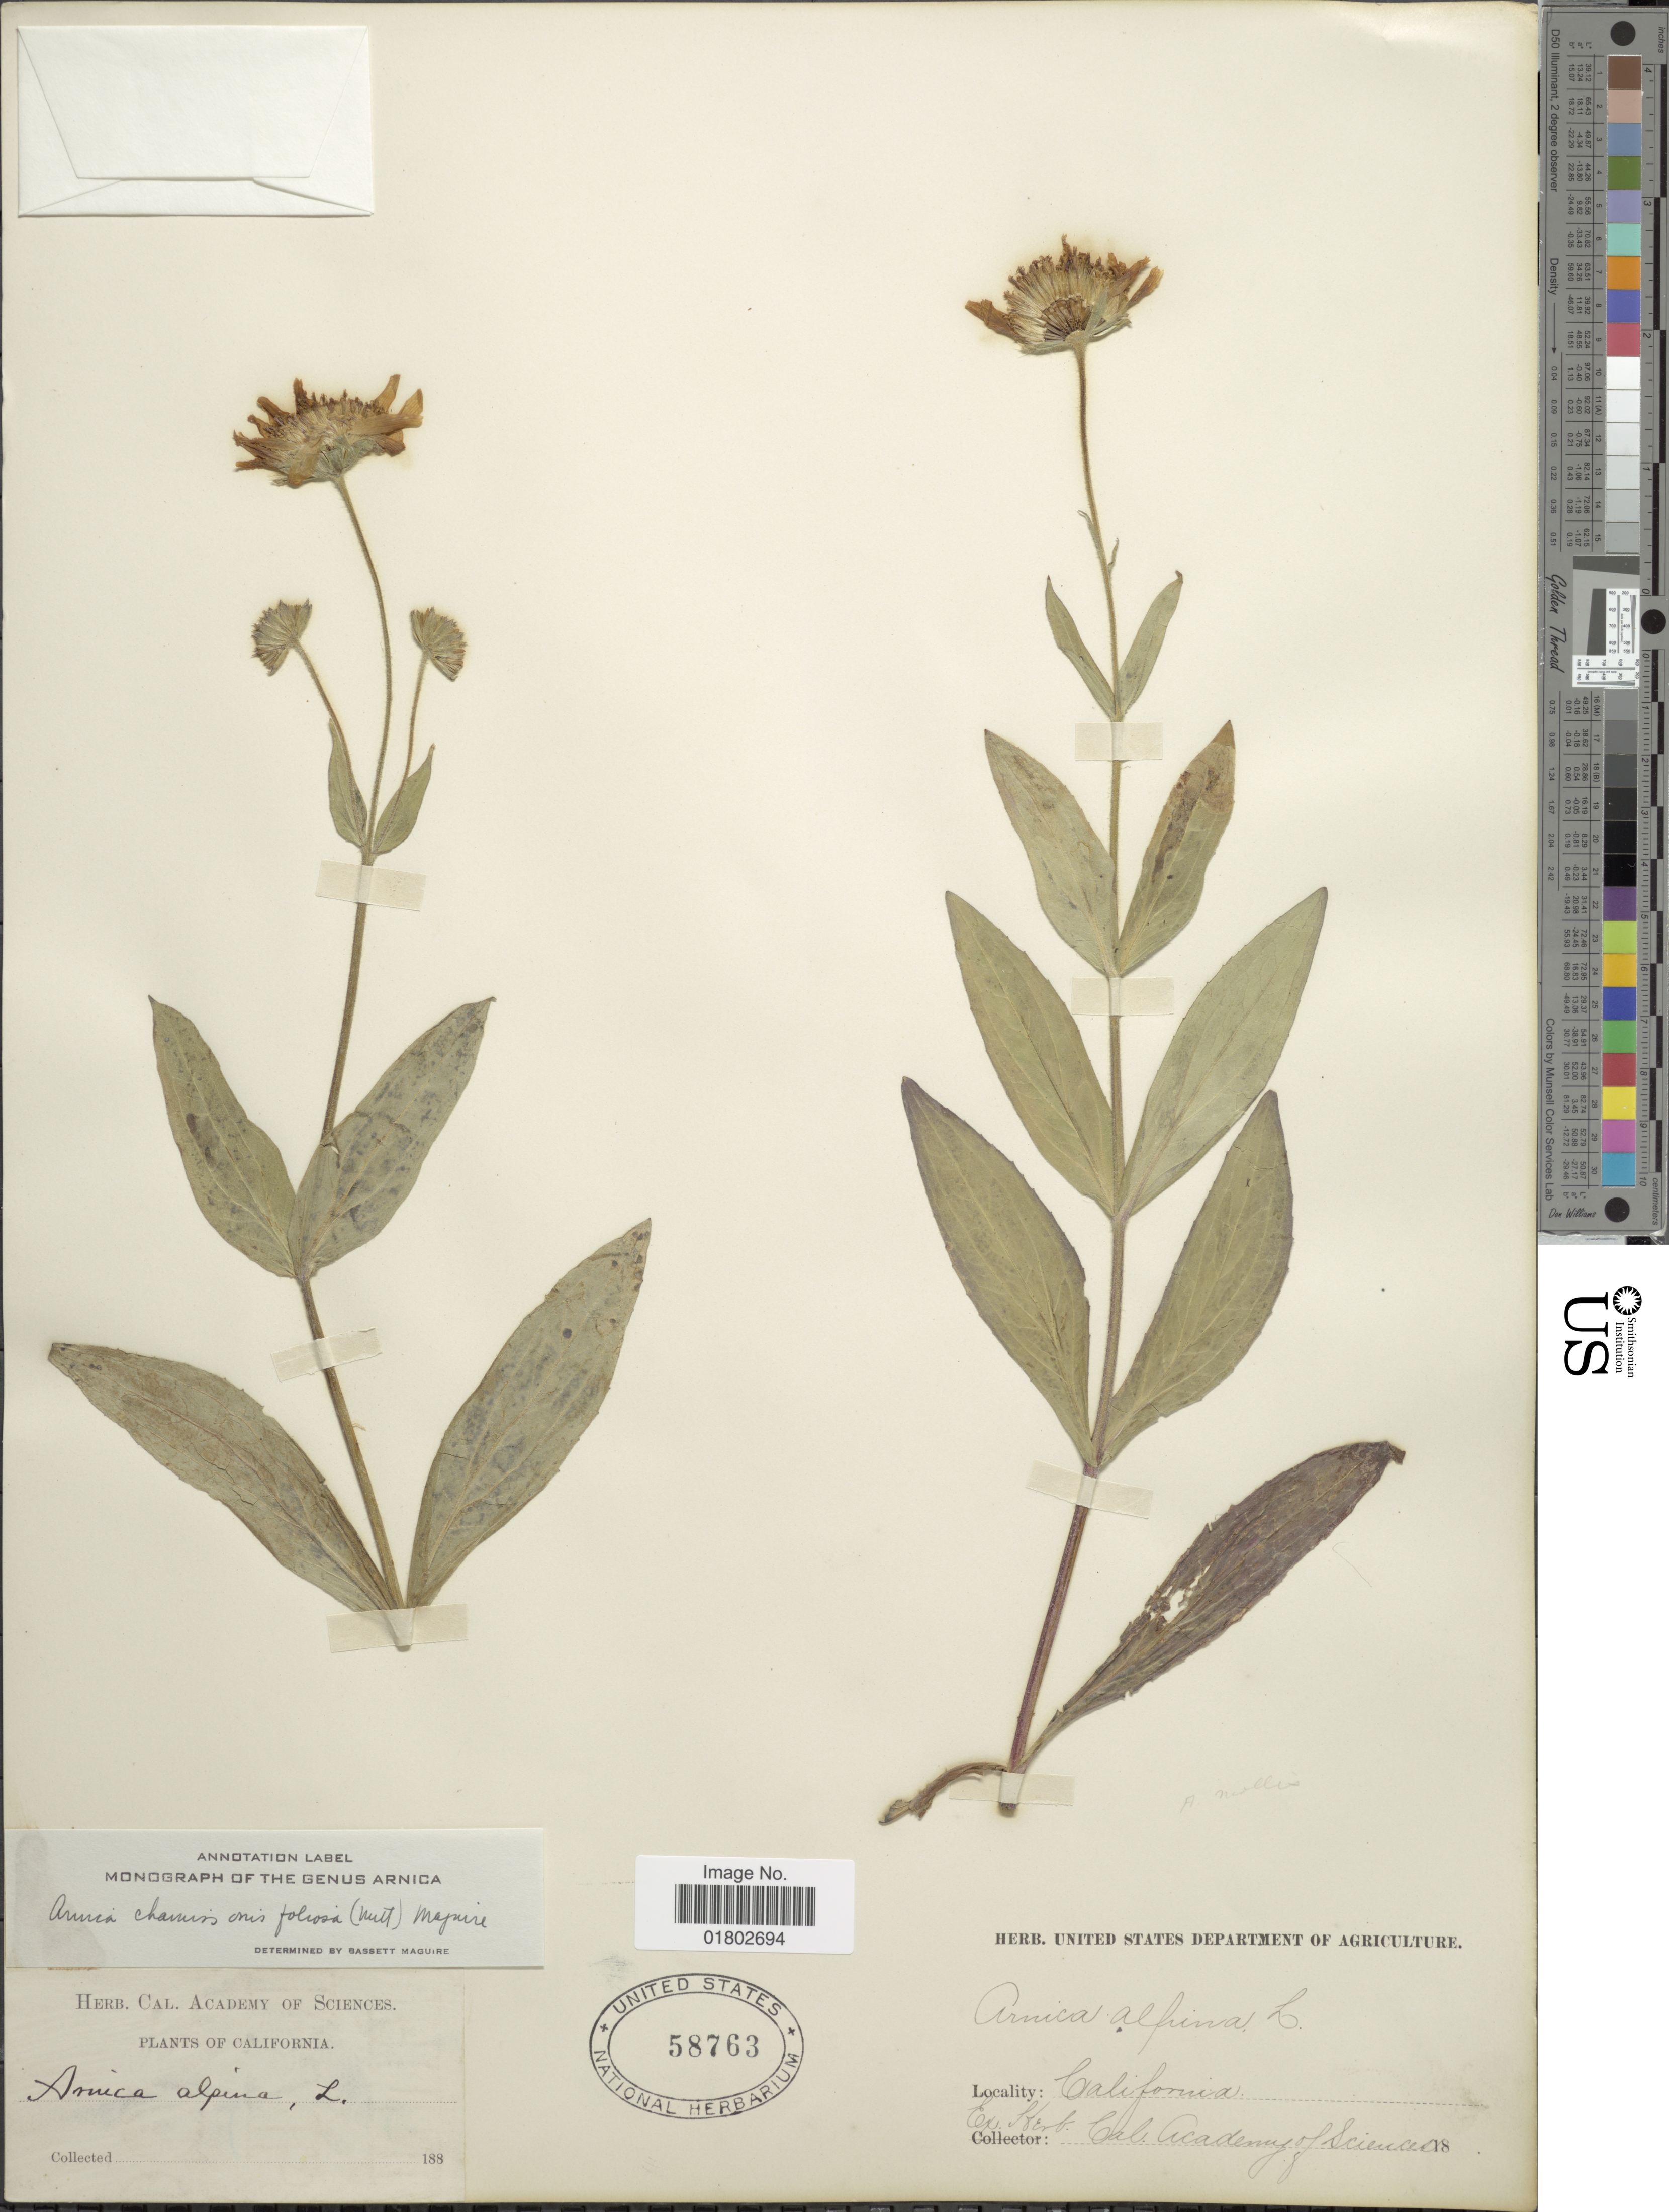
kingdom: Plantae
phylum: Tracheophyta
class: Magnoliopsida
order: Asterales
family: Asteraceae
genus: Arnica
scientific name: Arnica chamissonis subsp. foliosa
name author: (Nutt.) Maguire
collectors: ex herb. Cal. Academy of Sciences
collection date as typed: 188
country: United States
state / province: California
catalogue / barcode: US 58763